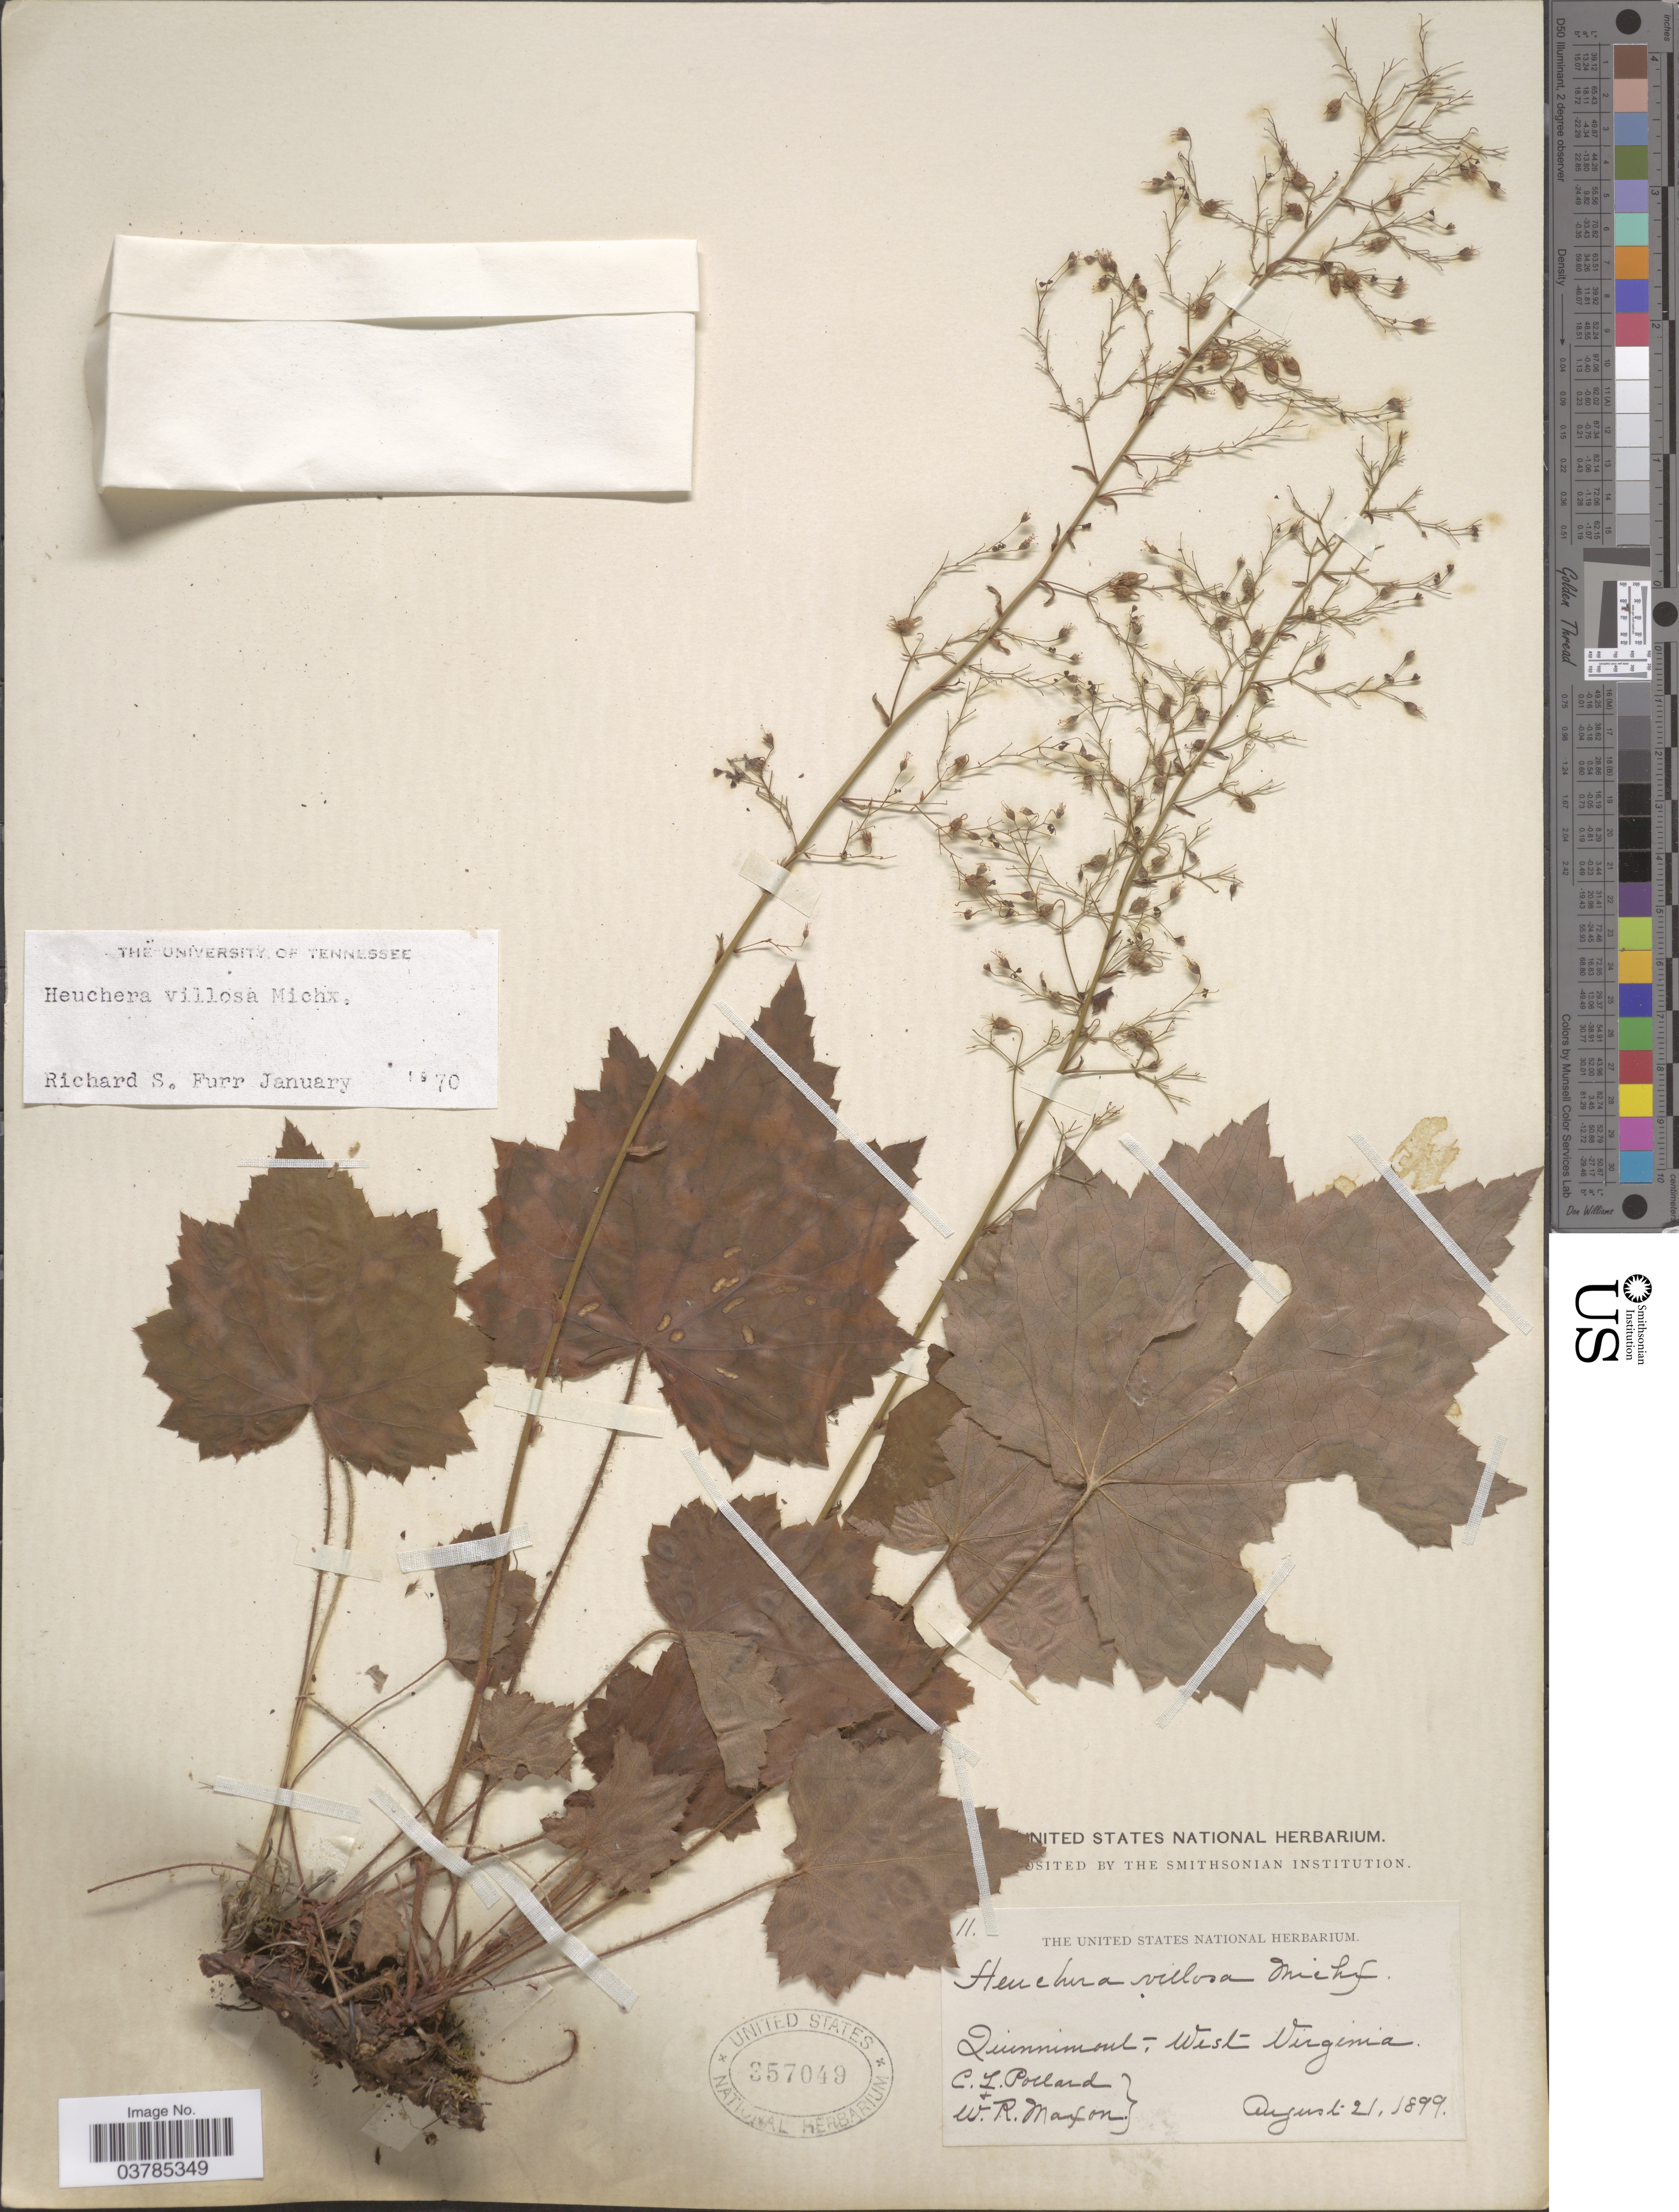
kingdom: Plantae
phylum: Tracheophyta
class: Magnoliopsida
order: Saxifragales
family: Saxifragaceae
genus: Heuchera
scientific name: Heuchera villosa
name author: Michx.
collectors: C. L. Pollard & W. R. Maxon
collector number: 11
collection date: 1899-08-21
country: United States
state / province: West Virginia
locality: Quinnimont.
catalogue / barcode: US 357049